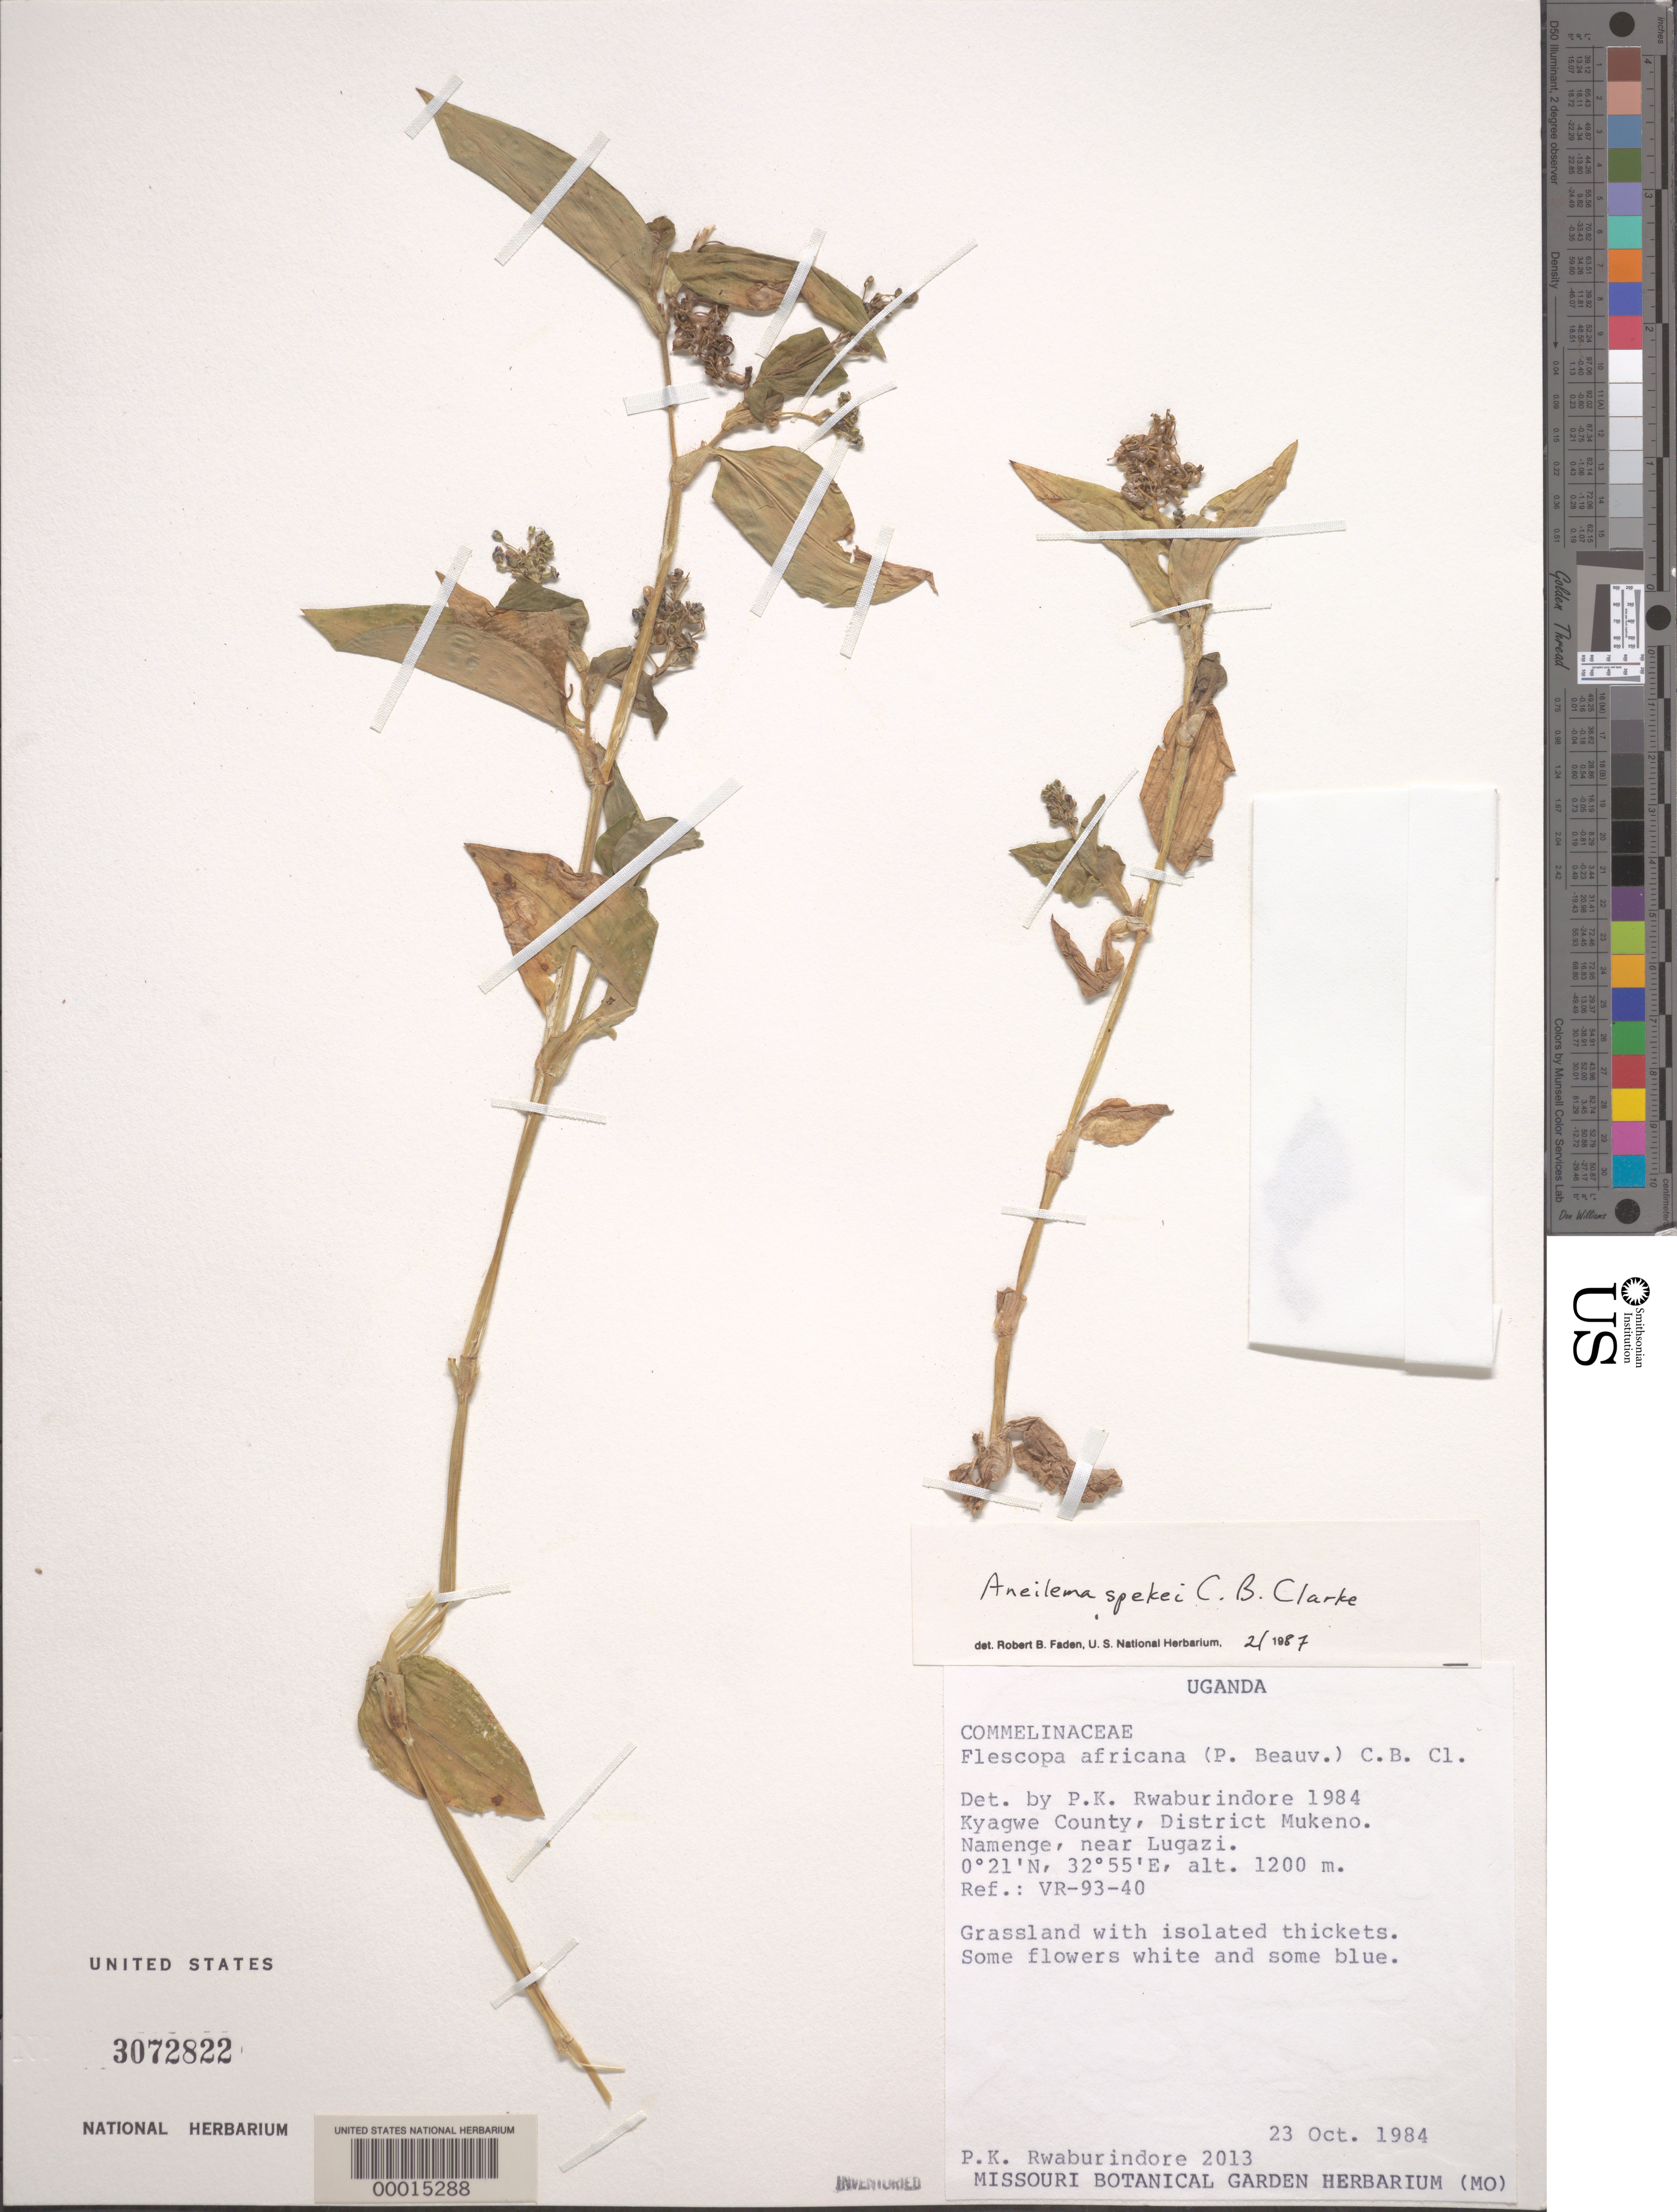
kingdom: Plantae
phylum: Tracheophyta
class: Liliopsida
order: Commelinales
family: Commelinaceae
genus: Aneilema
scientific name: Aneilema spekei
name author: C.B. Clarke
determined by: Faden, Robert B., (US), Smithsonian Institution - National Museum of Natural History (UNITED STATES)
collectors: P. Rwaburindore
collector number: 2013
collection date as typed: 23 Oct 1984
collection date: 1984-10-23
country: Uganda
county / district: District Mukeno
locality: Namenge, near lugazi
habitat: Grassland w/isolated thickets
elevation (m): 1200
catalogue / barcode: US 3072822